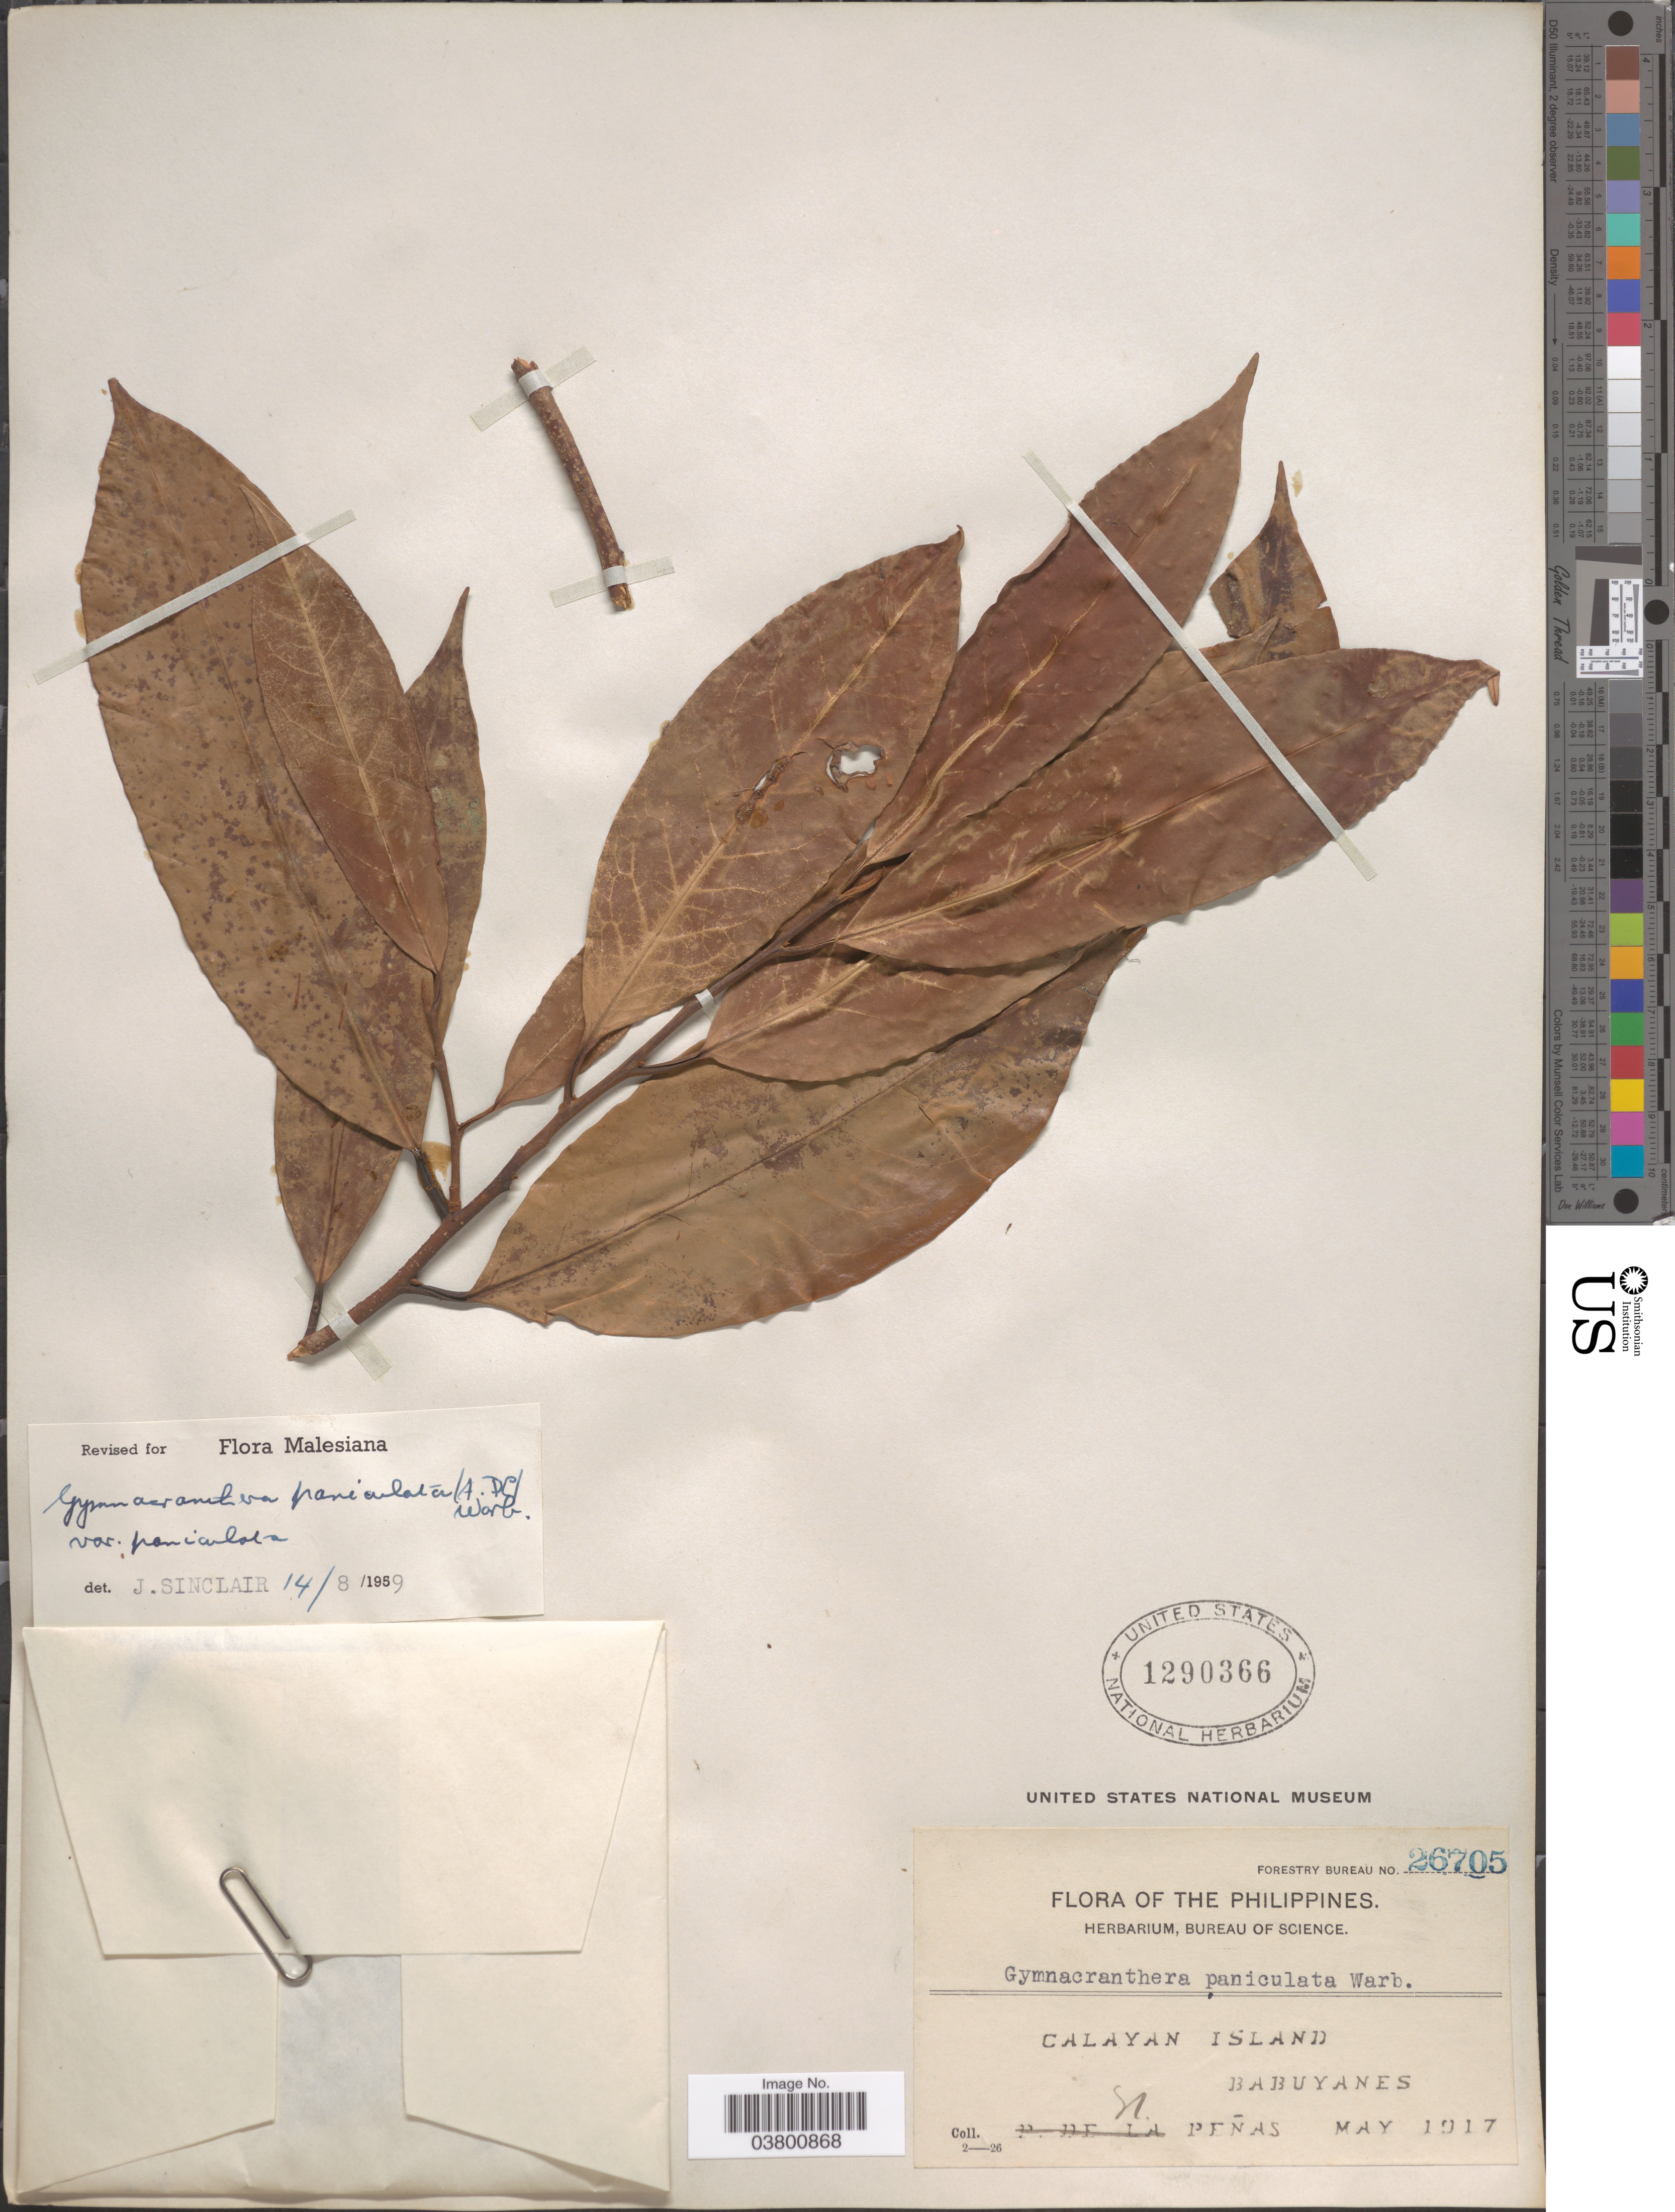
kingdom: Plantae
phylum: Tracheophyta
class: Magnoliopsida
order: Magnoliales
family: Myristicaceae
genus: Gymnacranthera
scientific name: Gymnacranthera paniculata var. paniculata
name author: (A. DC.) Warb.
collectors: N. Penas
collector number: Forestry Bureau 26705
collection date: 1917-05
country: Philippines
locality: Calayan Island, Babuyanes.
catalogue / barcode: US 1290366